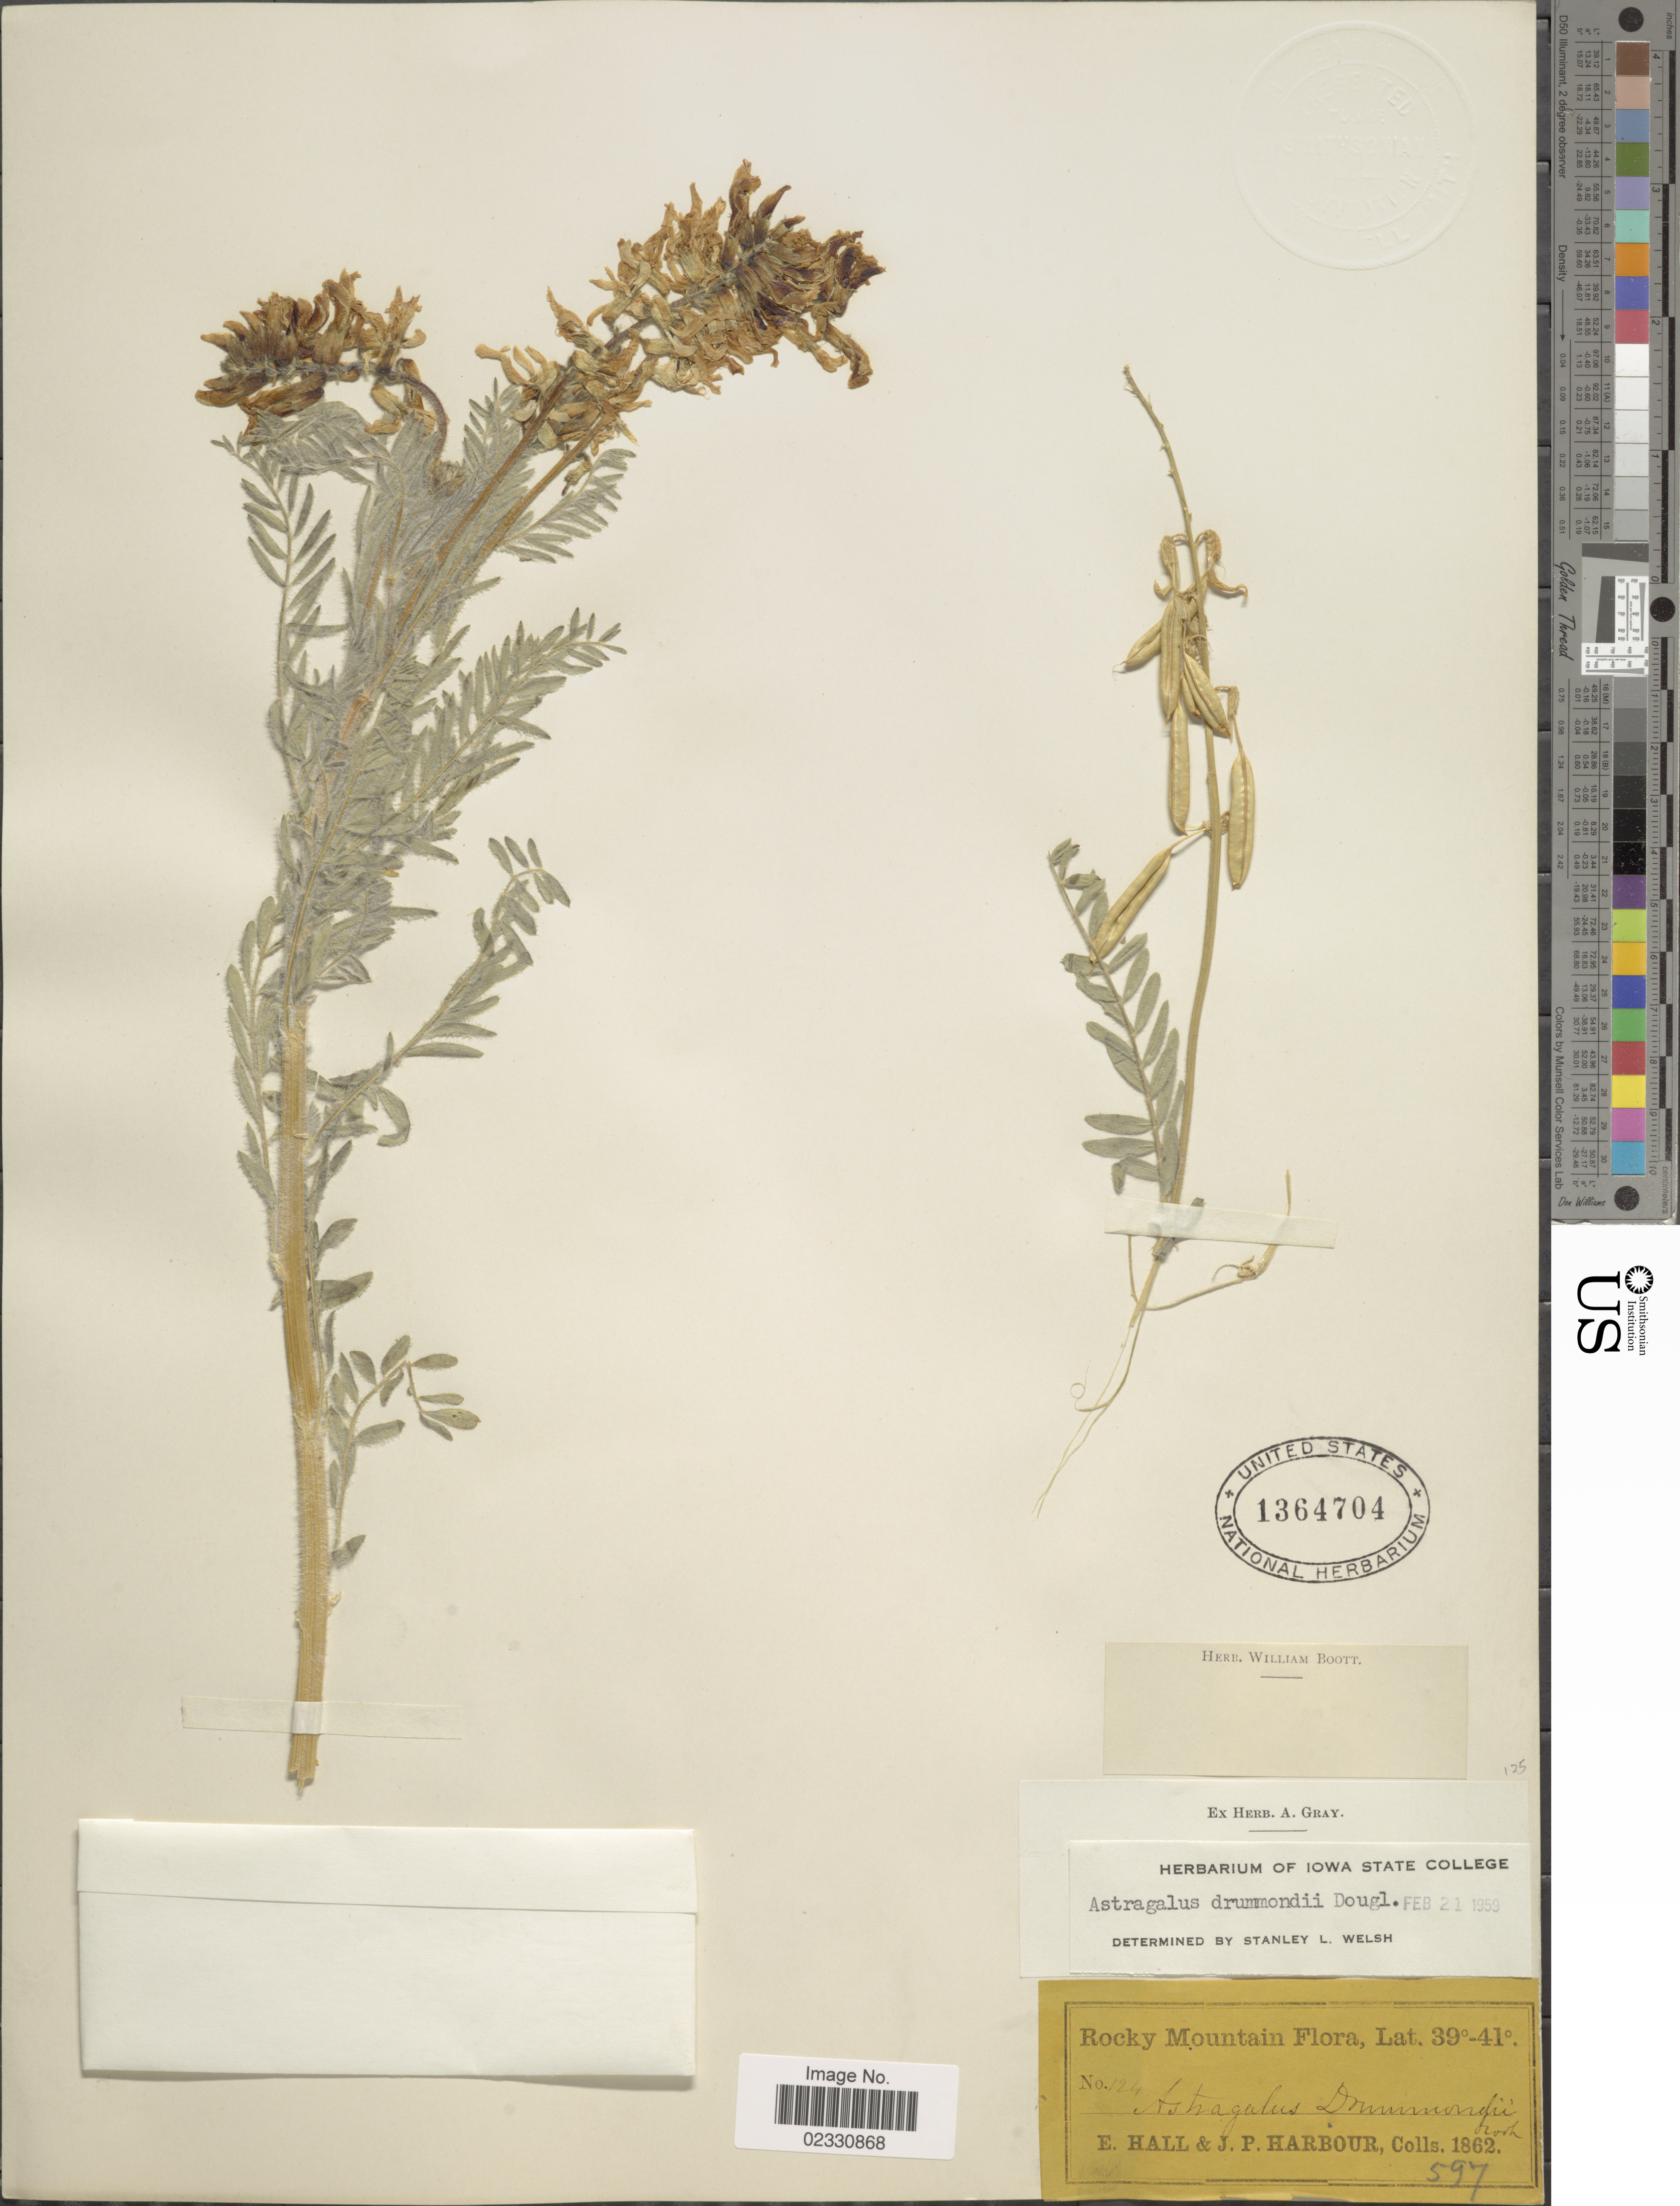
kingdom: Plantae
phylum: Tracheophyta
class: Magnoliopsida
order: Fabales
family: Fabaceae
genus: Astragalus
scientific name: Astragalus drummondii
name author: Hook.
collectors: E. Hall & J. Harbour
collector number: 124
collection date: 1862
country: United States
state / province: Colorado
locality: Rocky Mtns.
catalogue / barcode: US 1364704